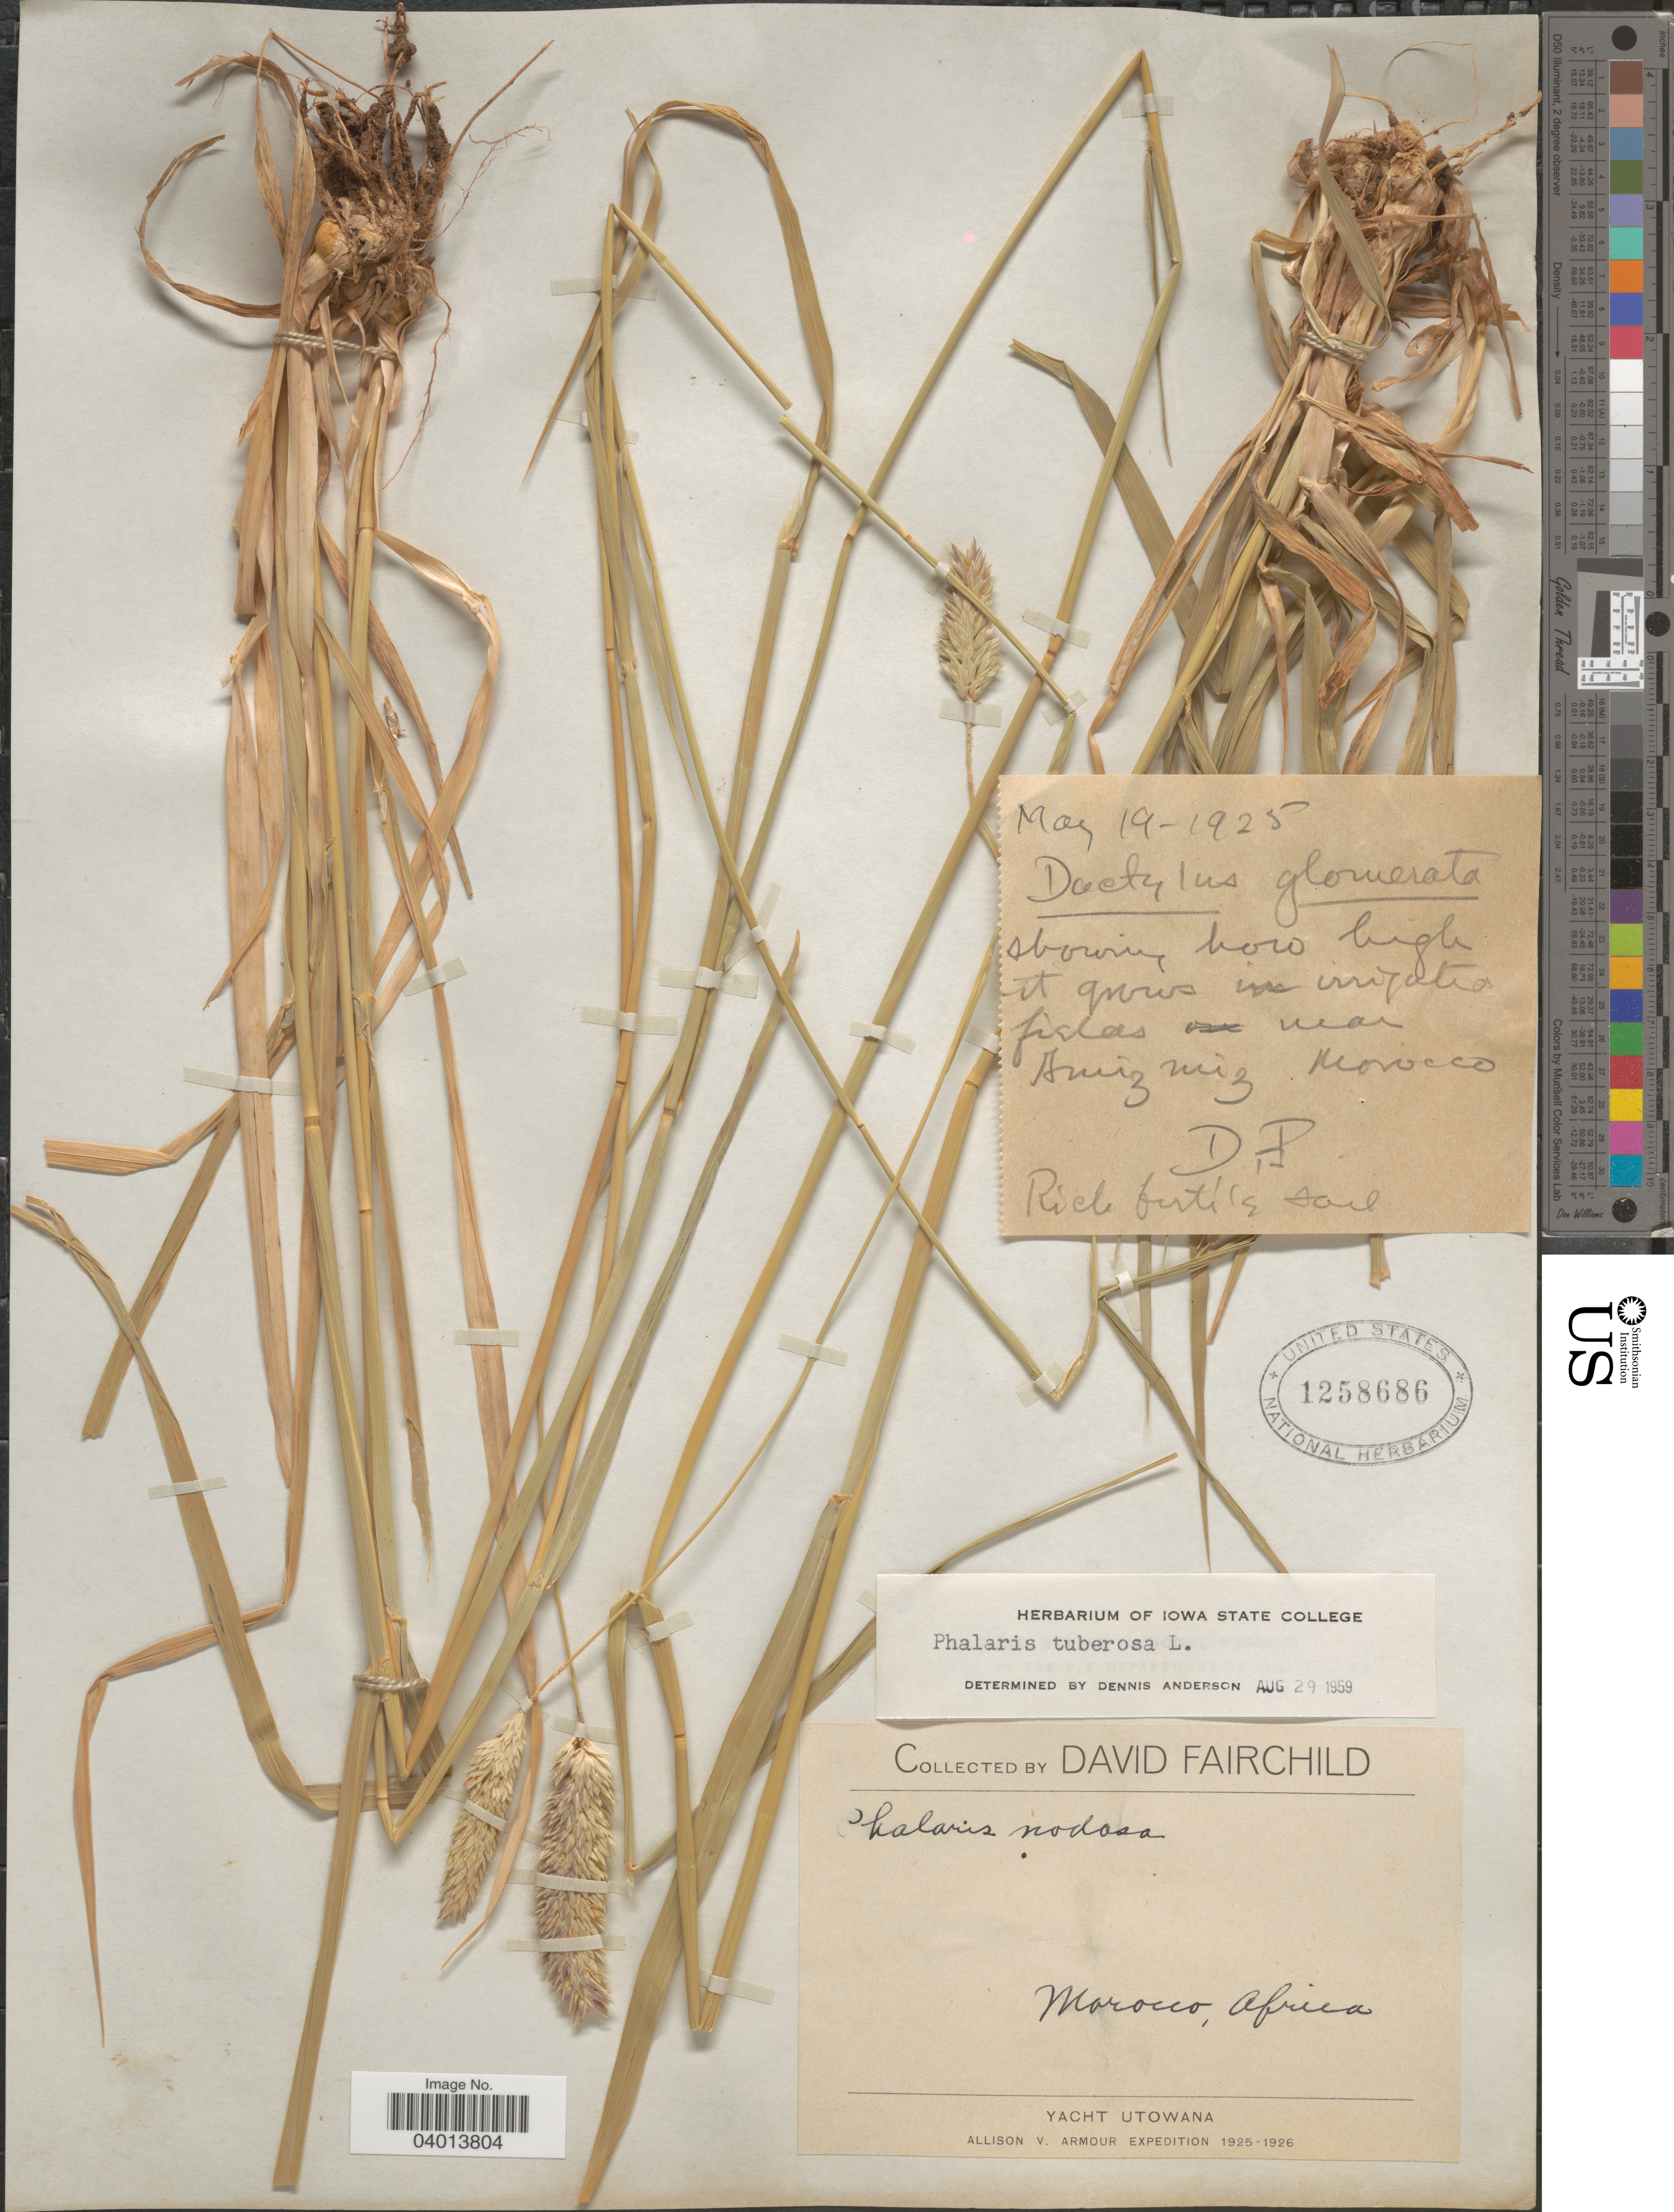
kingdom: Plantae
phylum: Tracheophyta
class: Liliopsida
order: Poales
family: Poaceae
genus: Phalaris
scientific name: Phalaris aquatica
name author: L.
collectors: D. Fairchild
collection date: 1925-05-19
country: Morocco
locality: In irrigation fields near Amizmiz.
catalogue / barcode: US 1258686